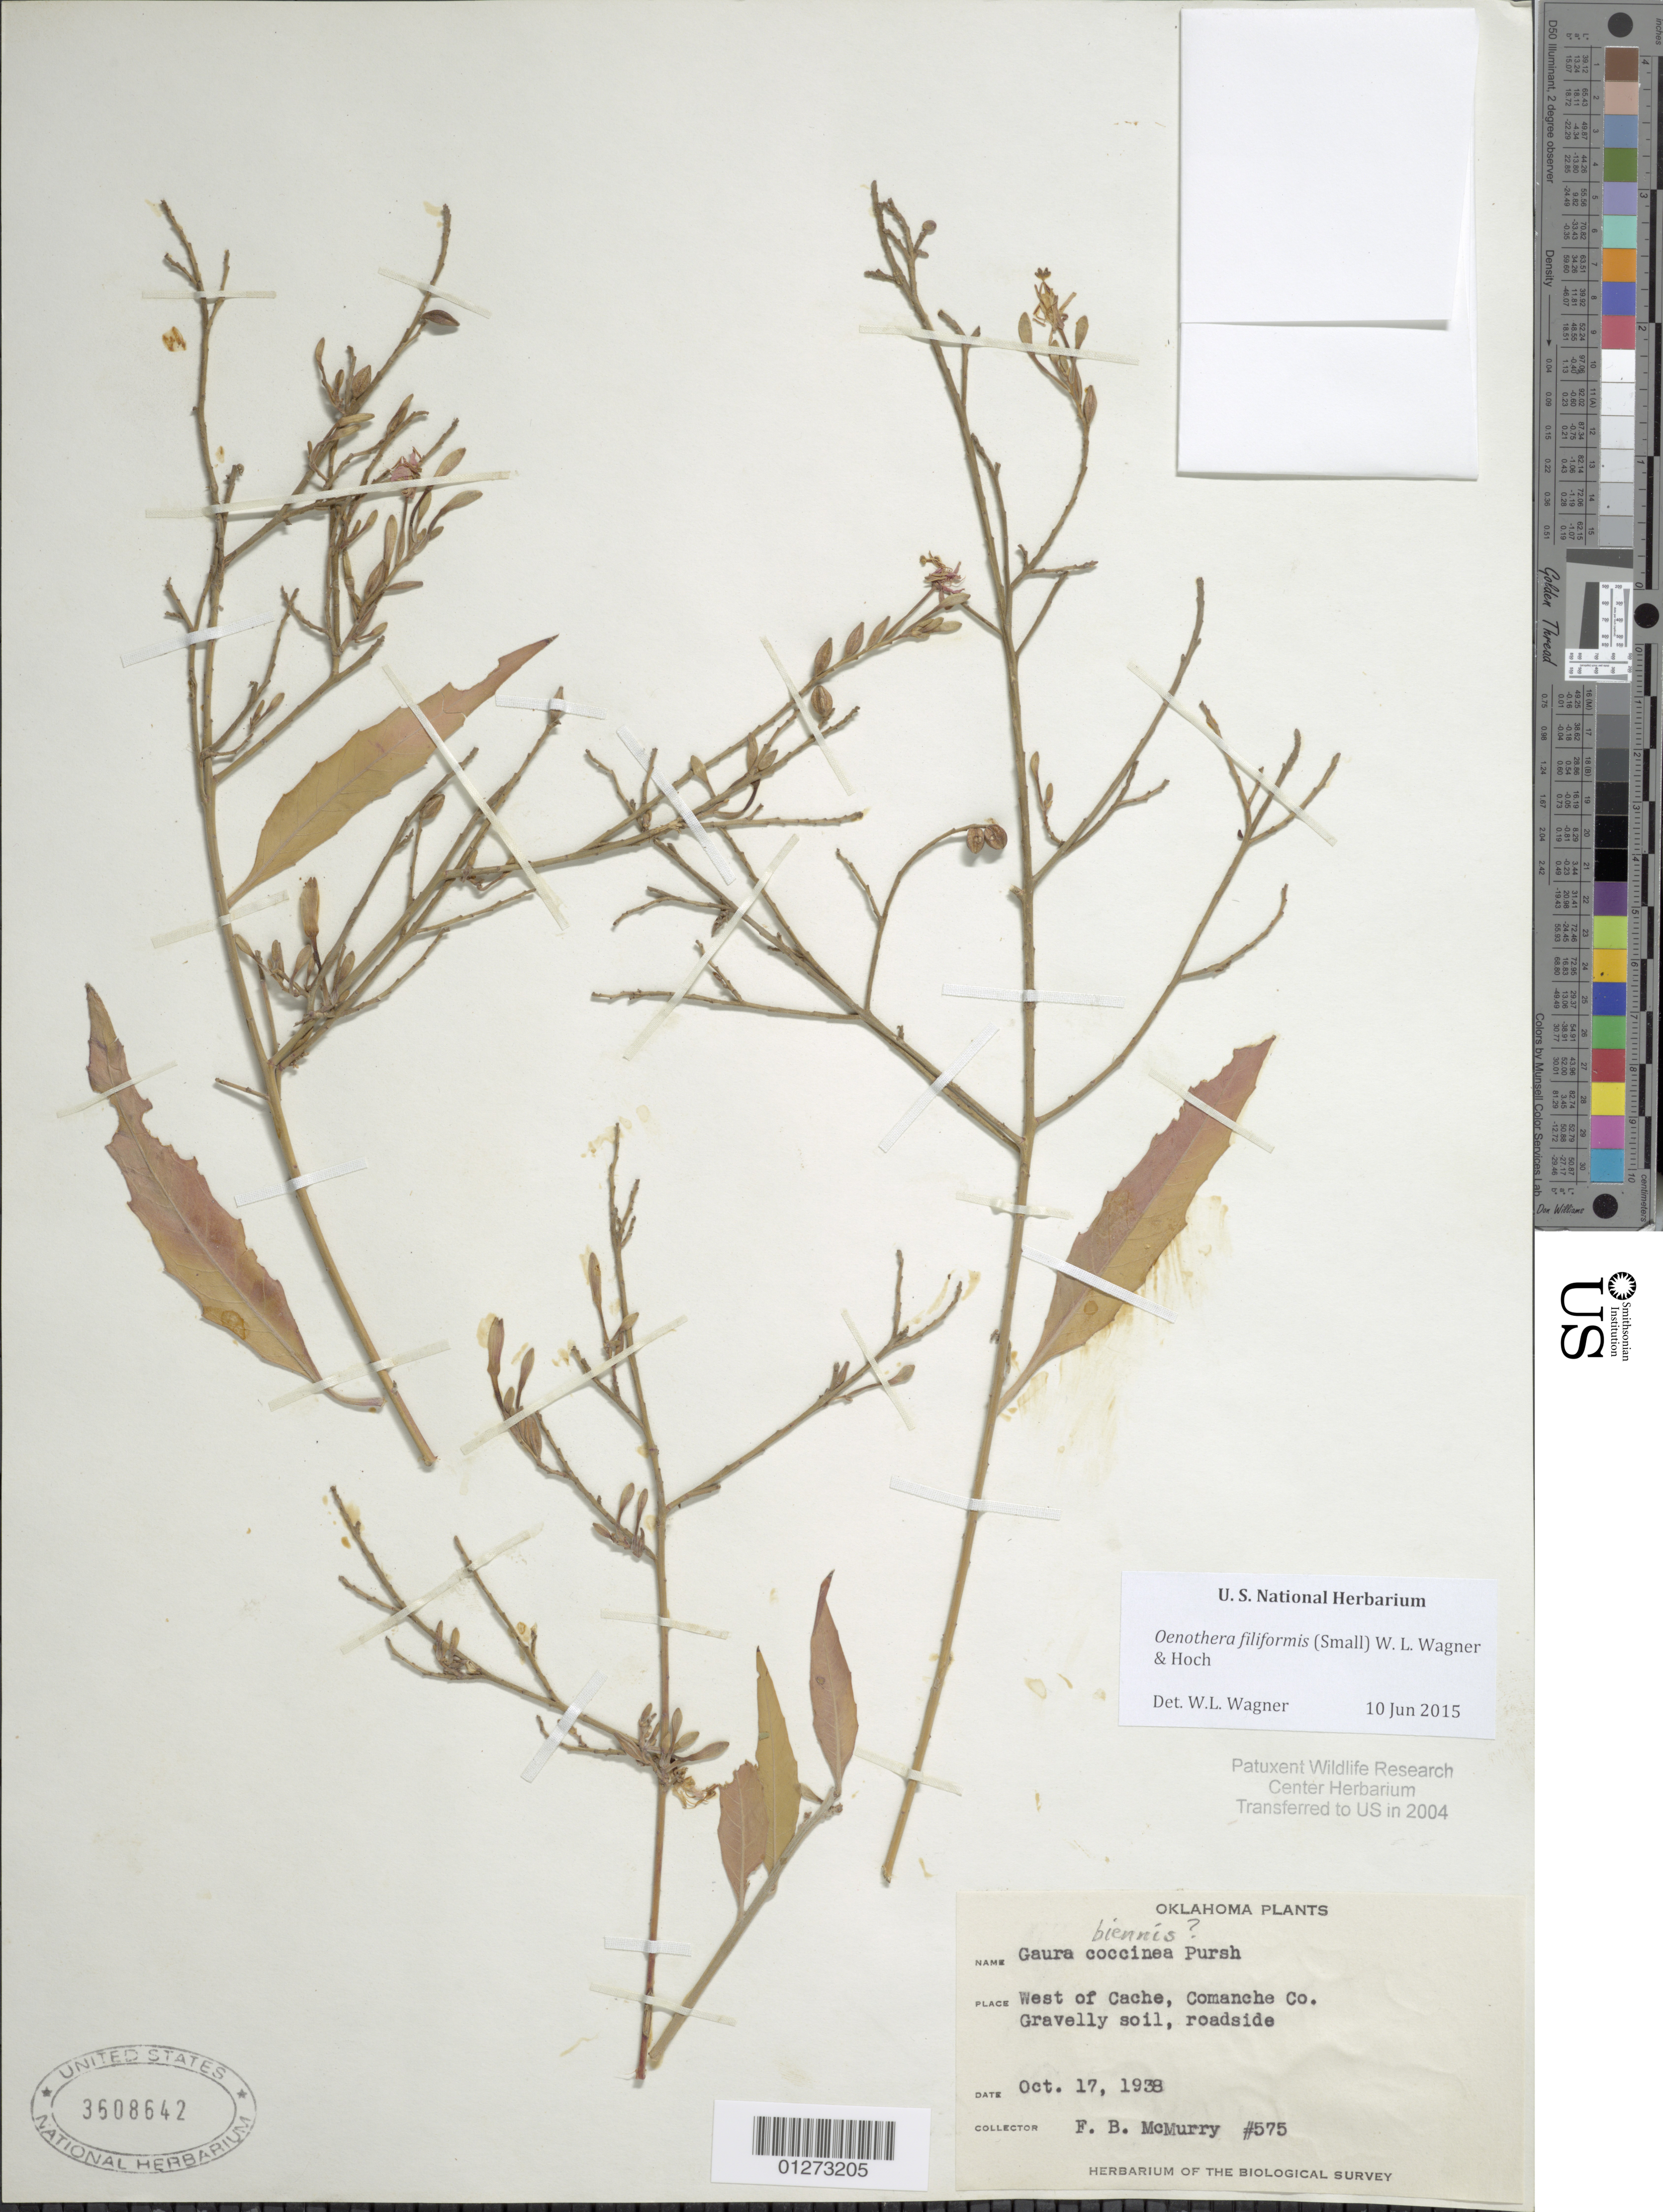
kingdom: Plantae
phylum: Tracheophyta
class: Magnoliopsida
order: Myrtales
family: Onagraceae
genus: Oenothera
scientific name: Oenothera filiformis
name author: (Small) W.L. Wagner & Hoch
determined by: Wagner, W. L., (BOT), Smithsonian Institution - National Museum of Natural History (UNITED STATES)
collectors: F. B. McMurry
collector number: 575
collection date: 1938-10-17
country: United States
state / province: Oklahoma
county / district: Comanche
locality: West of Cache.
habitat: Roadside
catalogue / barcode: US 3608642